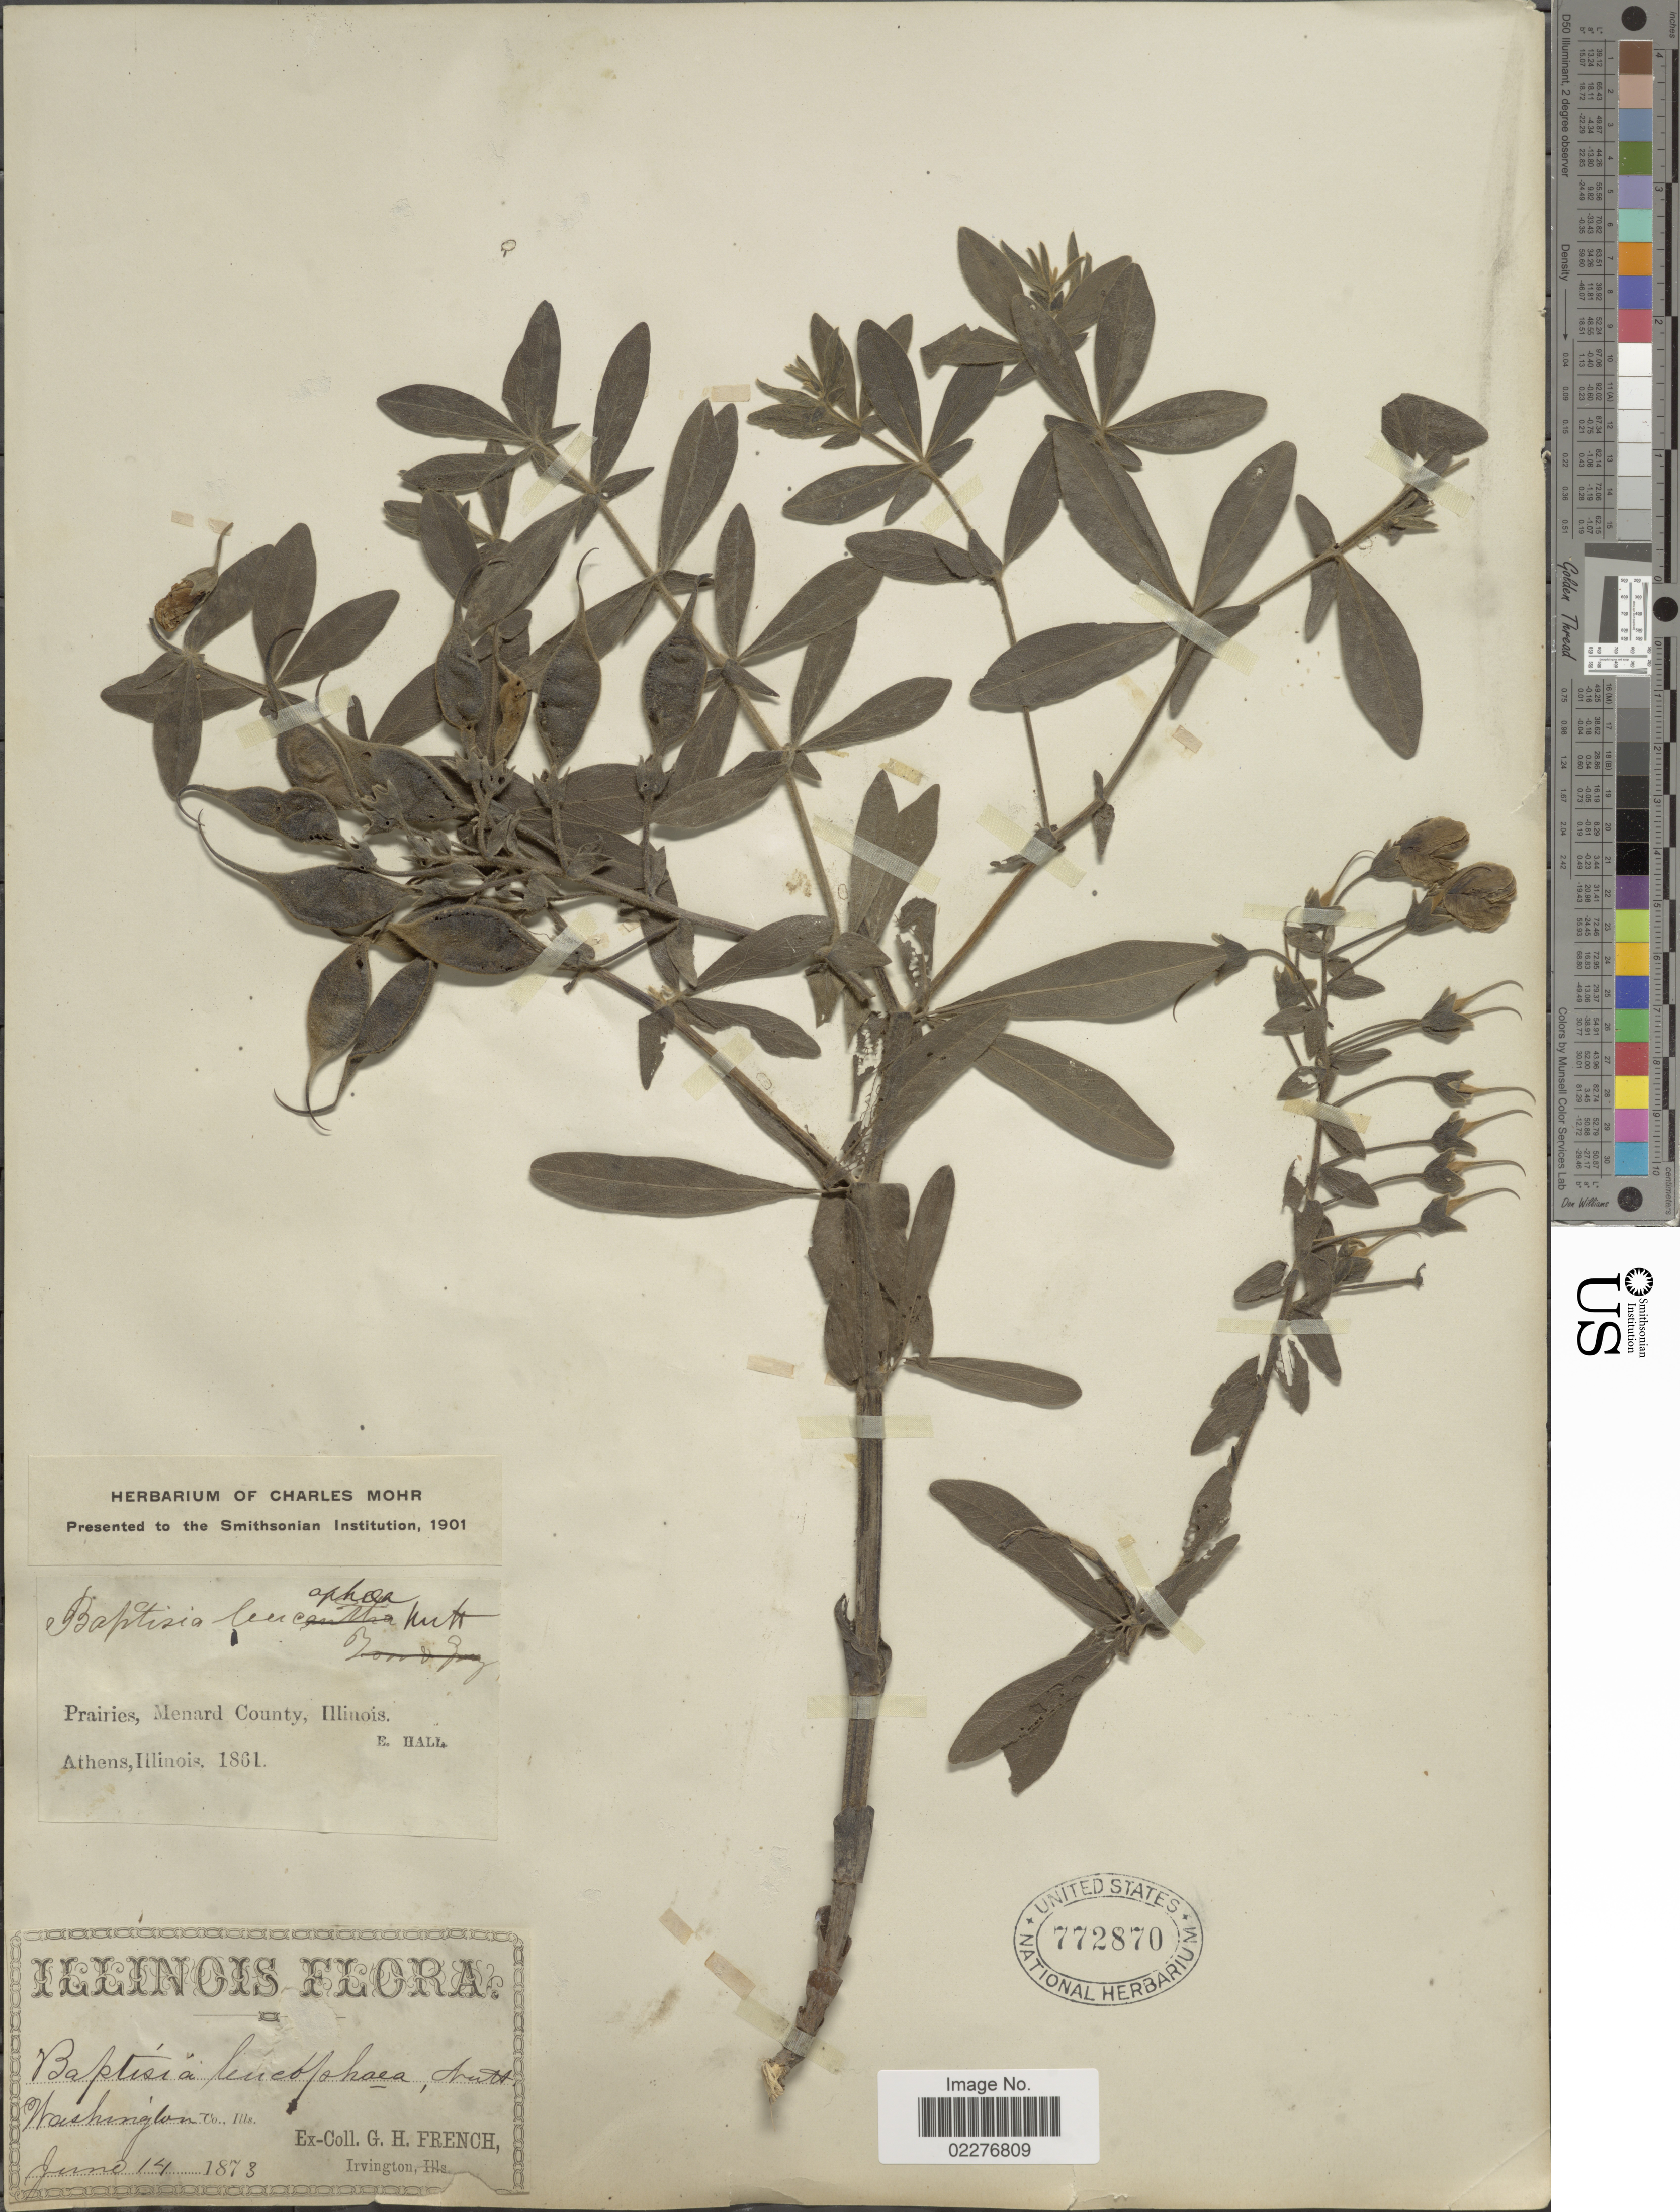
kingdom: Plantae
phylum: Tracheophyta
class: Magnoliopsida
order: Fabales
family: Fabaceae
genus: Baptisia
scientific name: Baptisia leucophaea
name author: Nutt.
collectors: G. H. French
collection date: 1873-06-14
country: United States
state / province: Illinois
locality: Washington Co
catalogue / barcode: US 772870-2